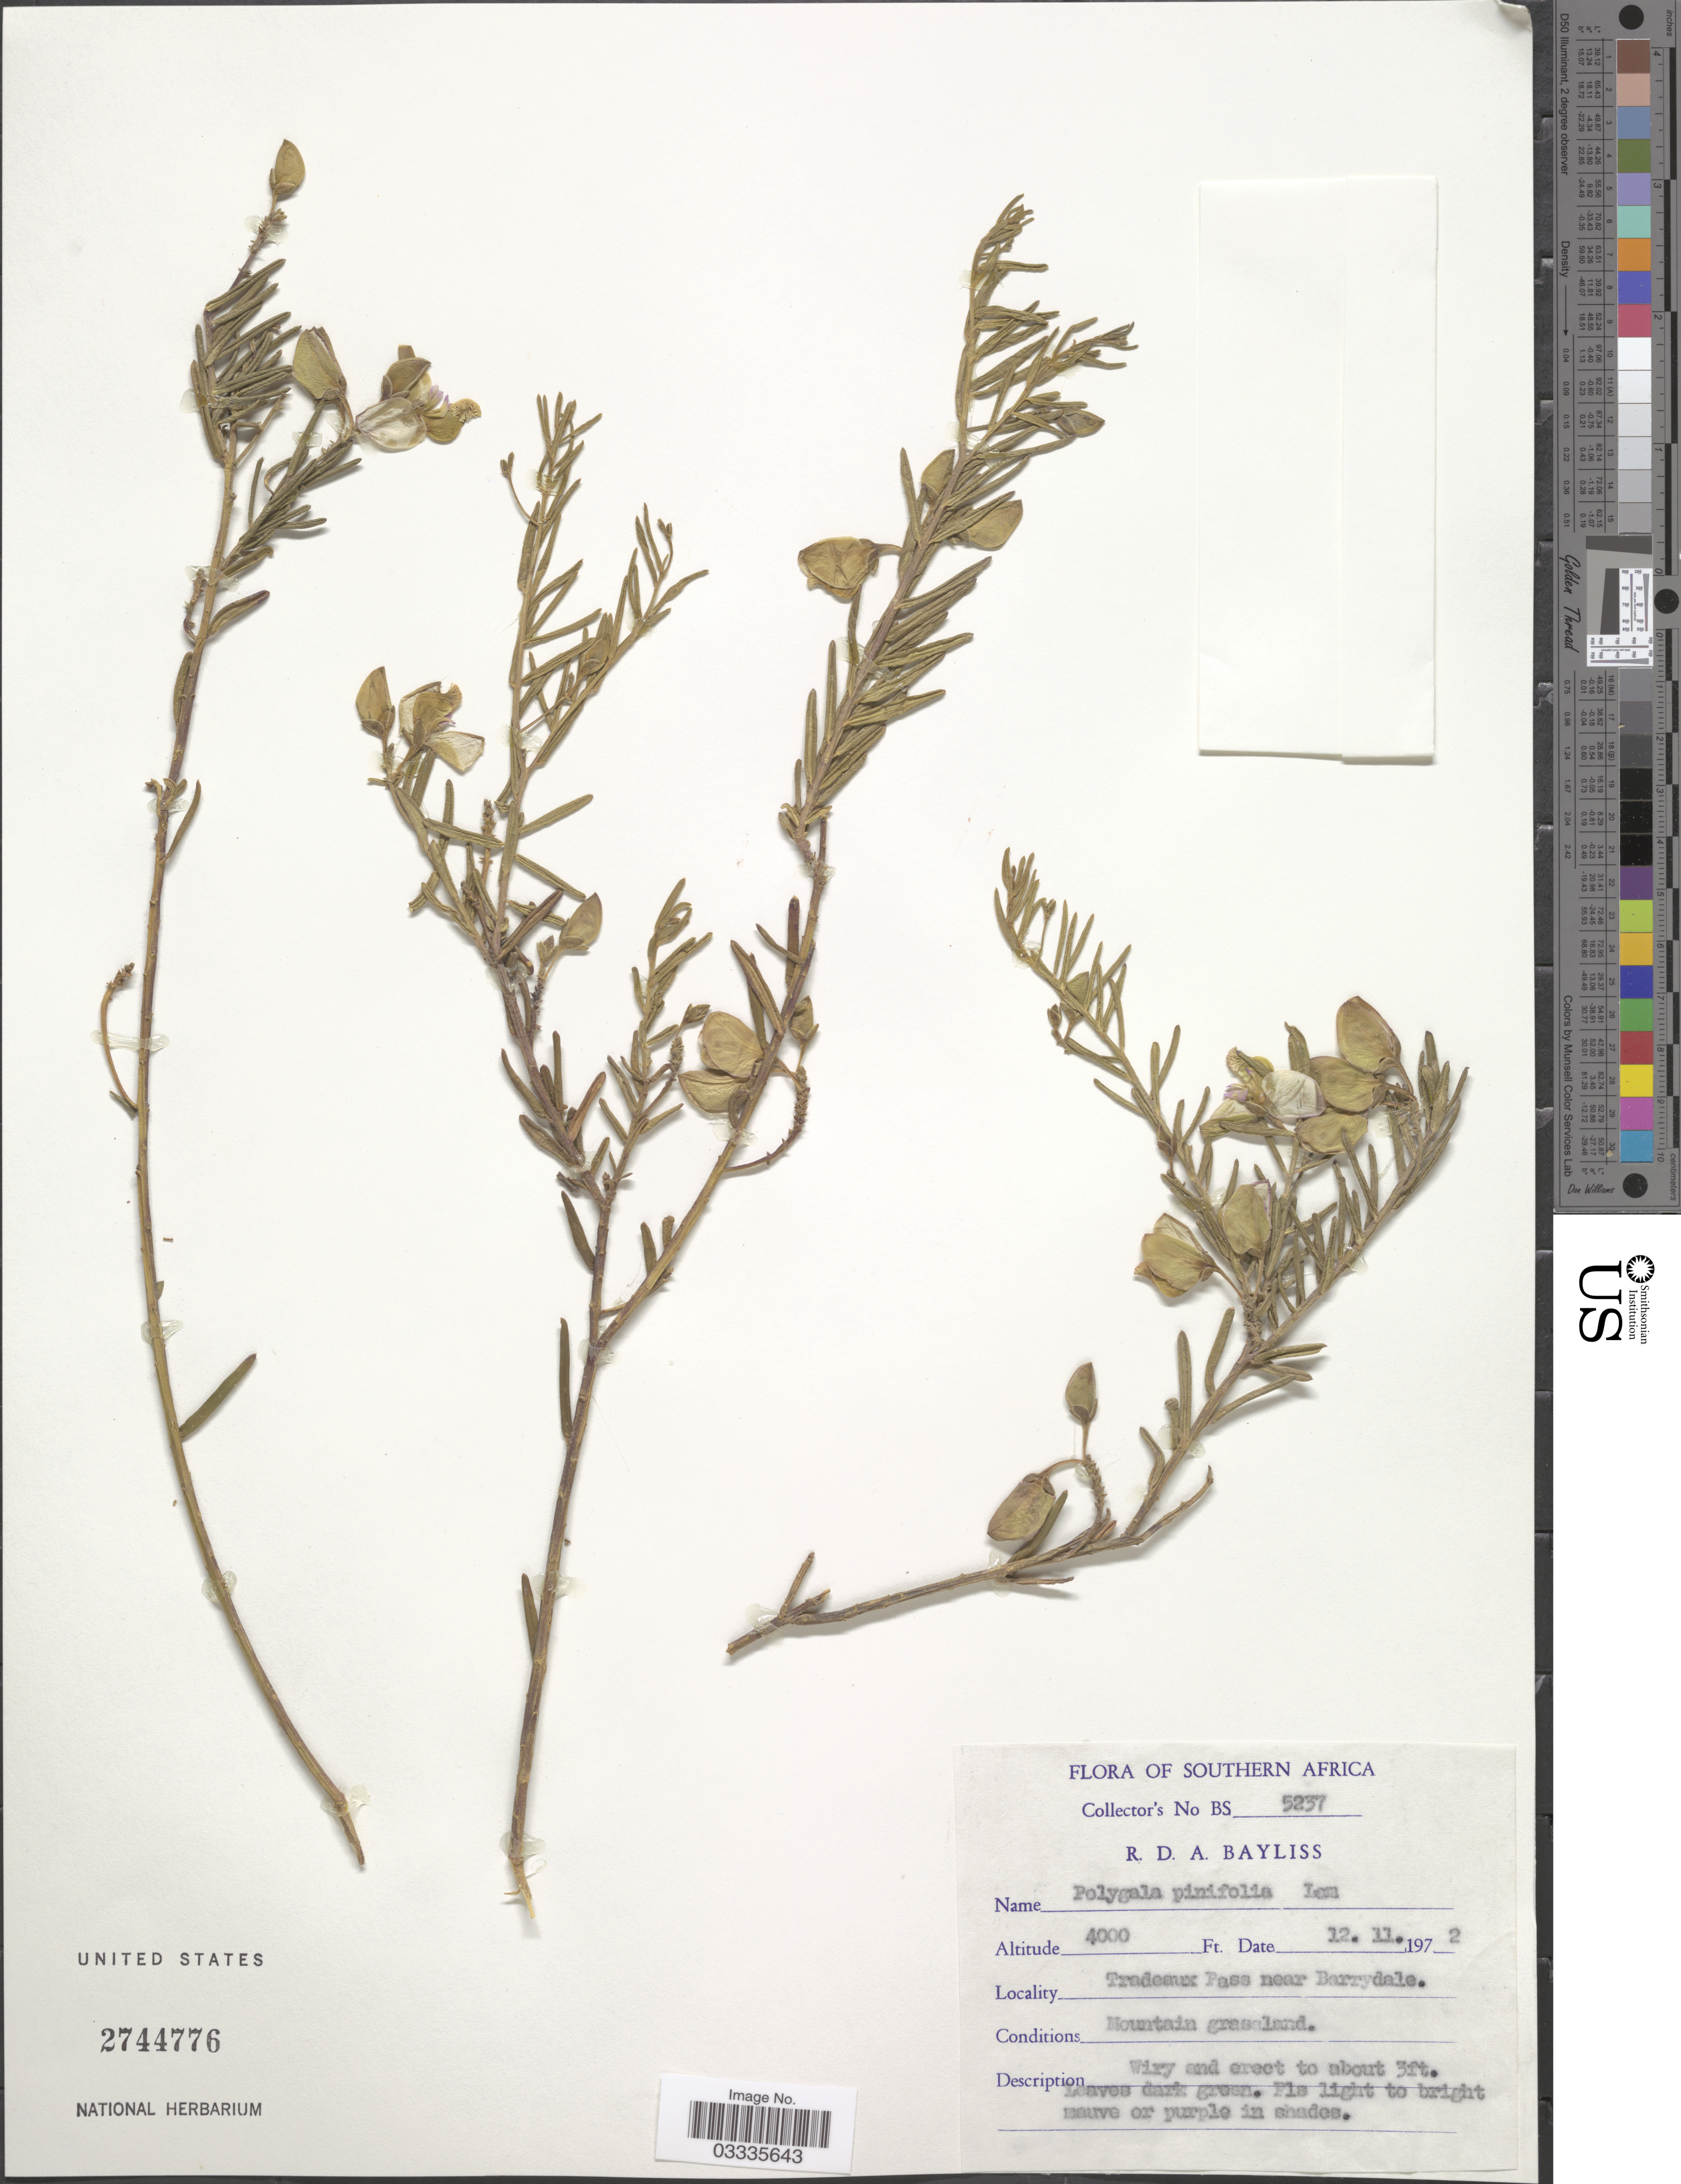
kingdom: Plantae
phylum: Tracheophyta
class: Magnoliopsida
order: Fabales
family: Polygalaceae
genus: Polygala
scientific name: Polygala pinifolia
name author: Poir.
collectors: R. Bayliss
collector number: BS 5237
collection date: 1972-11-12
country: South Africa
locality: Southern Africa. Tradeaux Pass near Barrydale.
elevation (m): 1219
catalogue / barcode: US 2744776